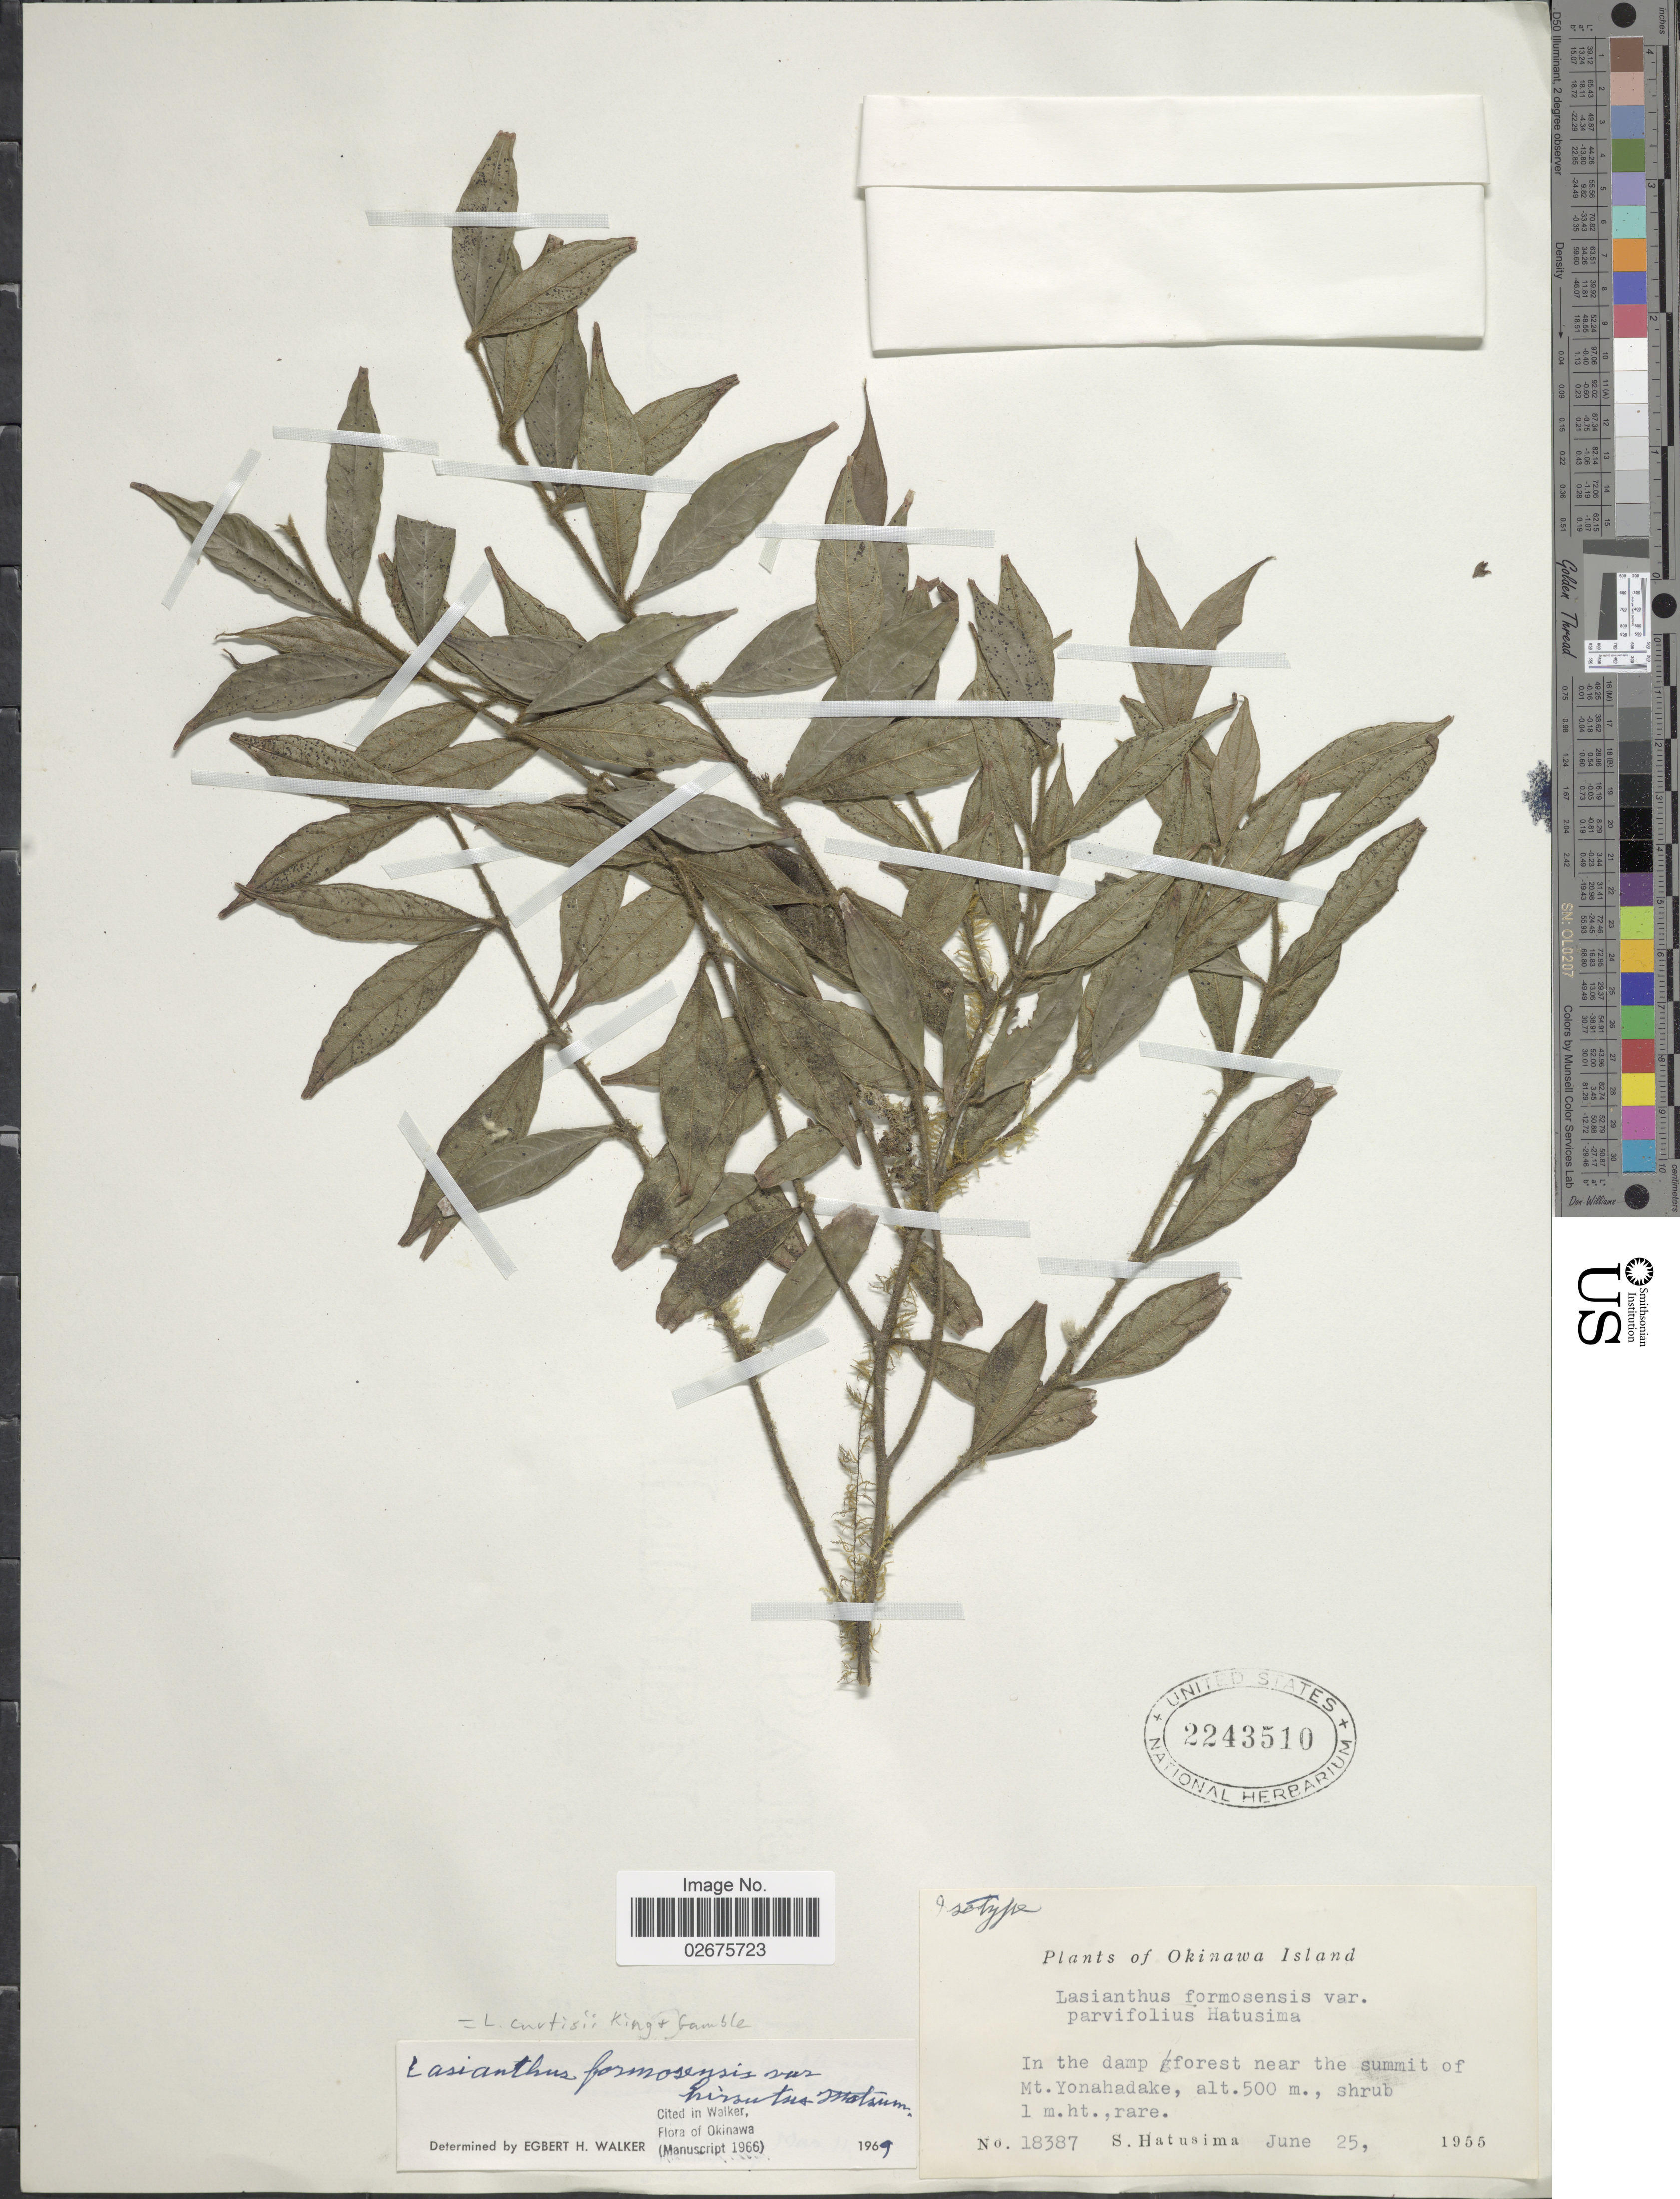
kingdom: Plantae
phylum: Tracheophyta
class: Magnoliopsida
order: Gentianales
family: Rubiaceae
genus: Lasianthus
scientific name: Lasianthus curtisii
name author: King & Gamble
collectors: S. Hatusima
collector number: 18387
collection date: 1955-06-25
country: Japan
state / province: Okinawa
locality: Okinawa Island, In the damp/forest near the summit of Mt. Yonahadake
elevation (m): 500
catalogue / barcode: US 2243510